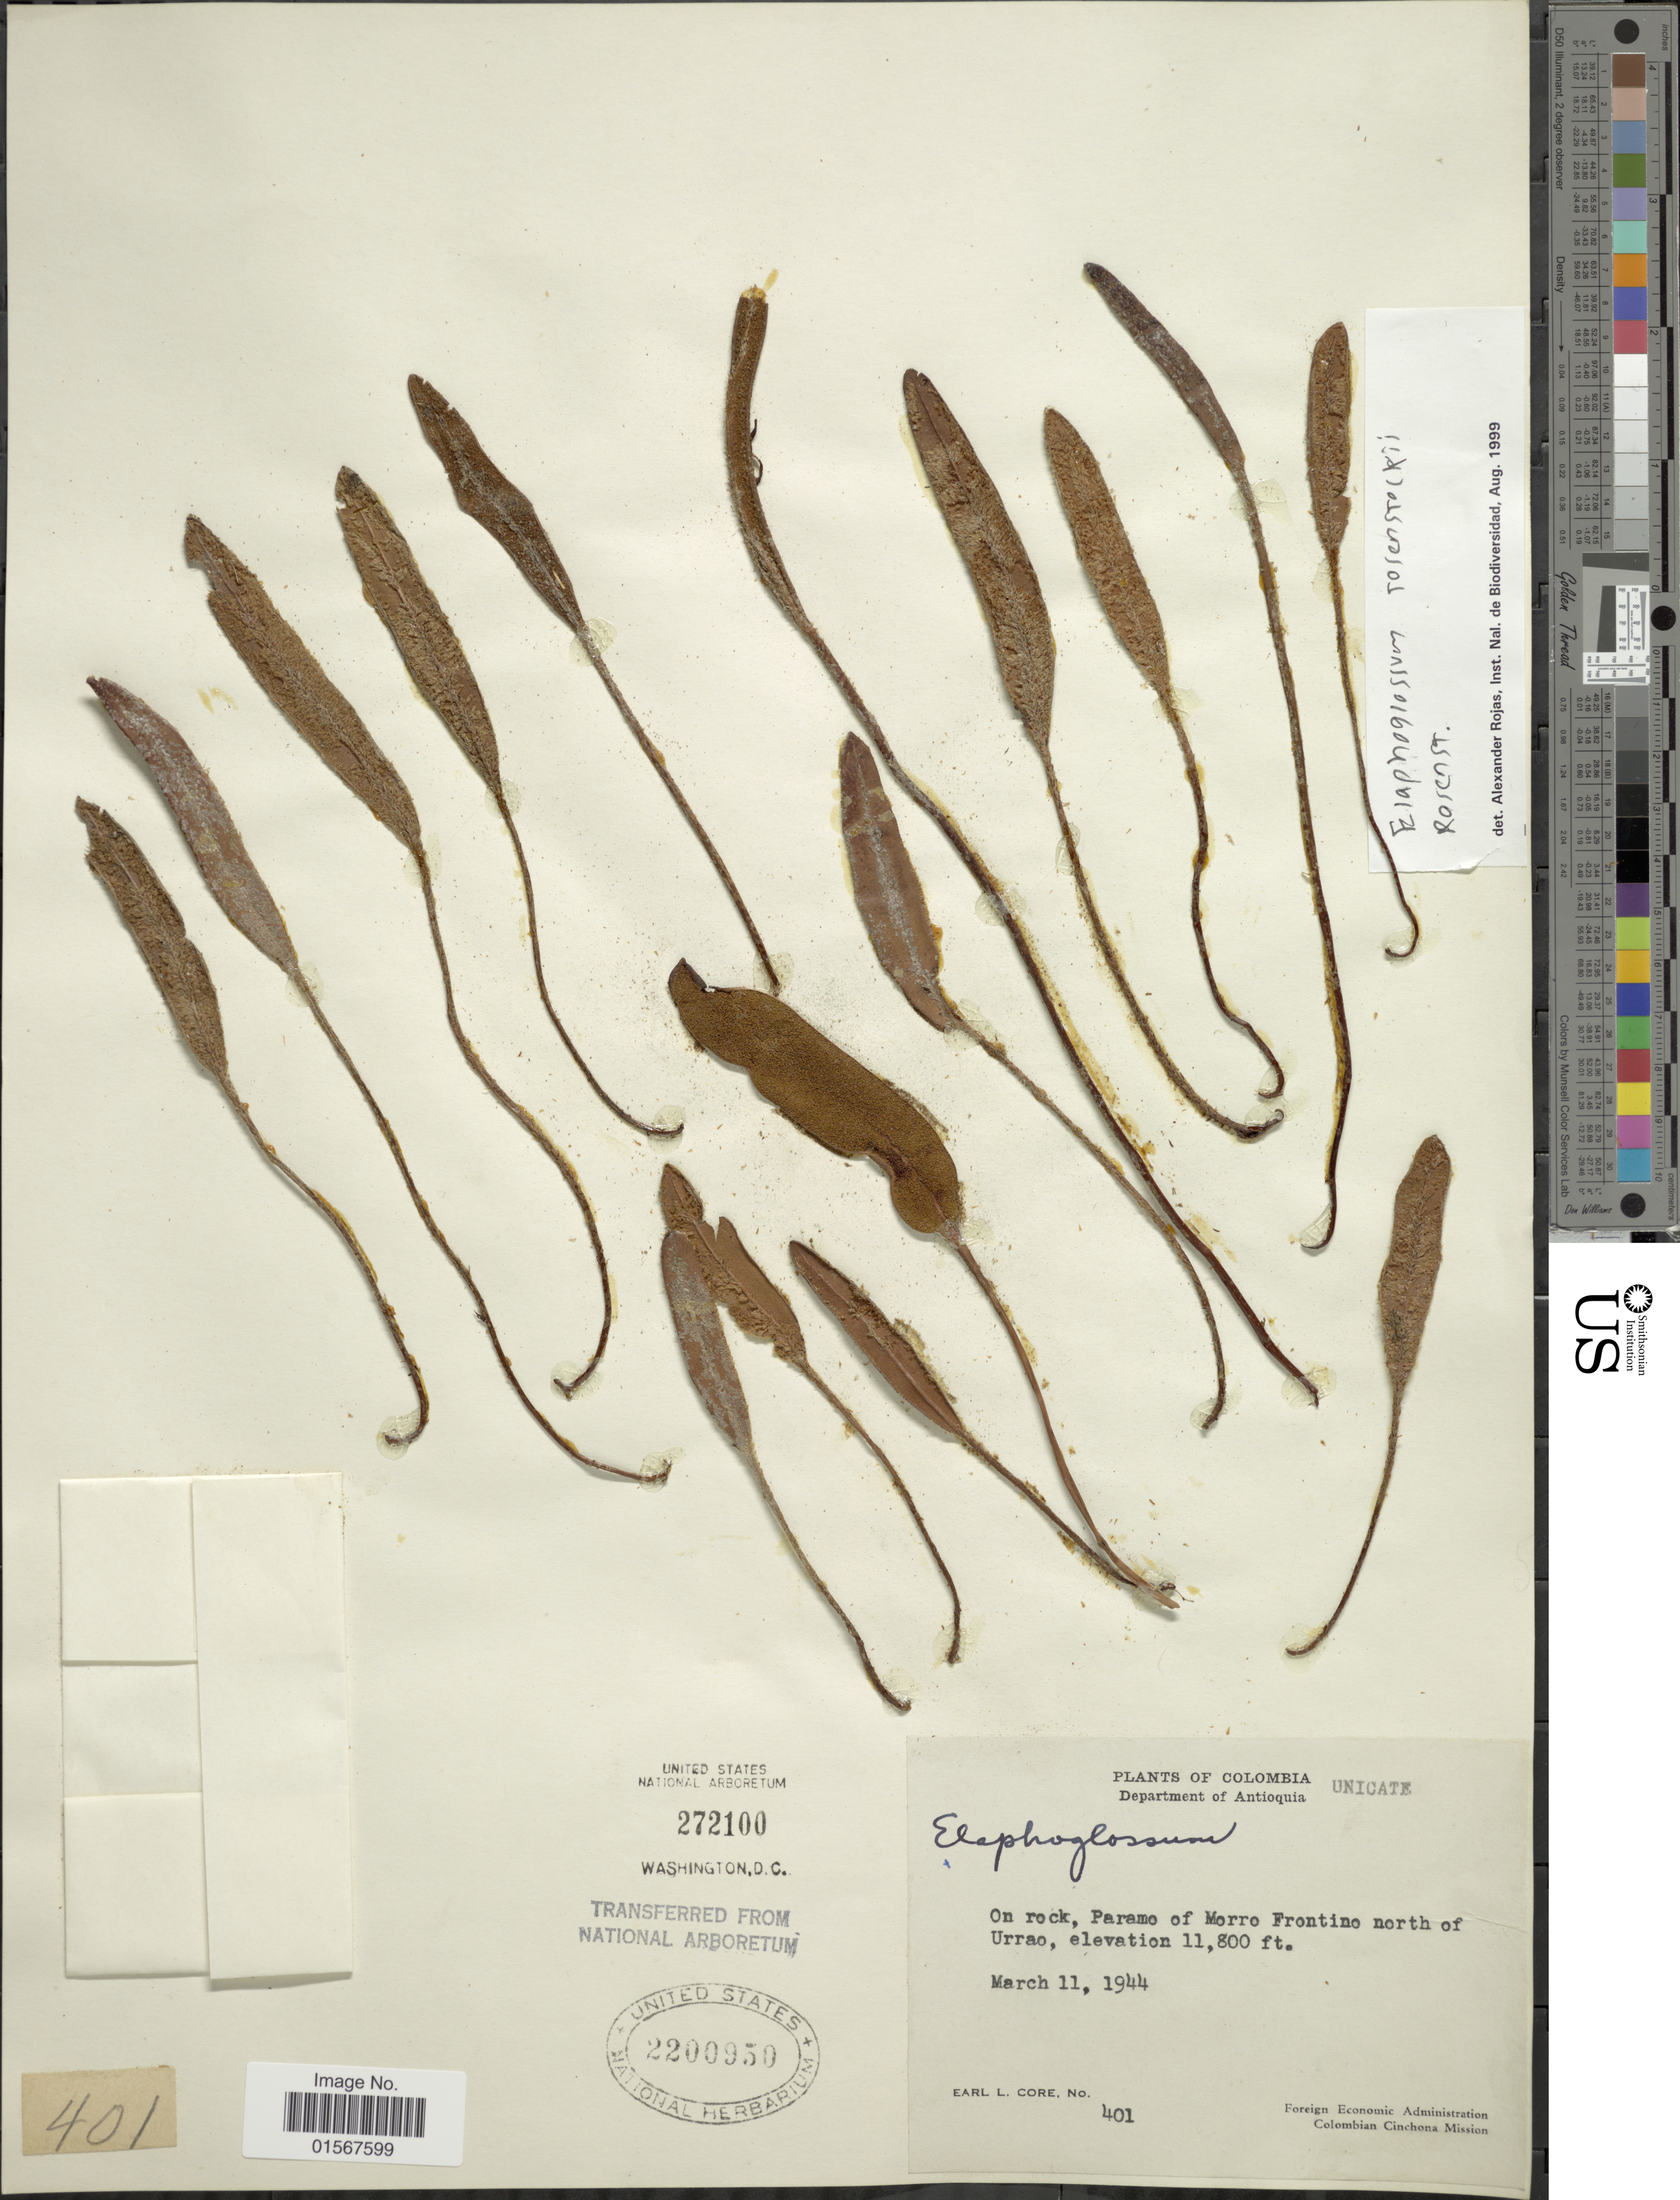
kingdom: Plantae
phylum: Tracheophyta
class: Polypodiopsida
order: Polypodiales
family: Dryopteridaceae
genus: Elaphoglossum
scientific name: Elaphoglossum rosenstockii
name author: Christ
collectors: E. L. Core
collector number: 401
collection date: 1944-03-11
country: Colombia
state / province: Antioquia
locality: Department of Antioquia, Parama of Morro Frontino north of Urrao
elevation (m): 3597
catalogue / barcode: US 2200950